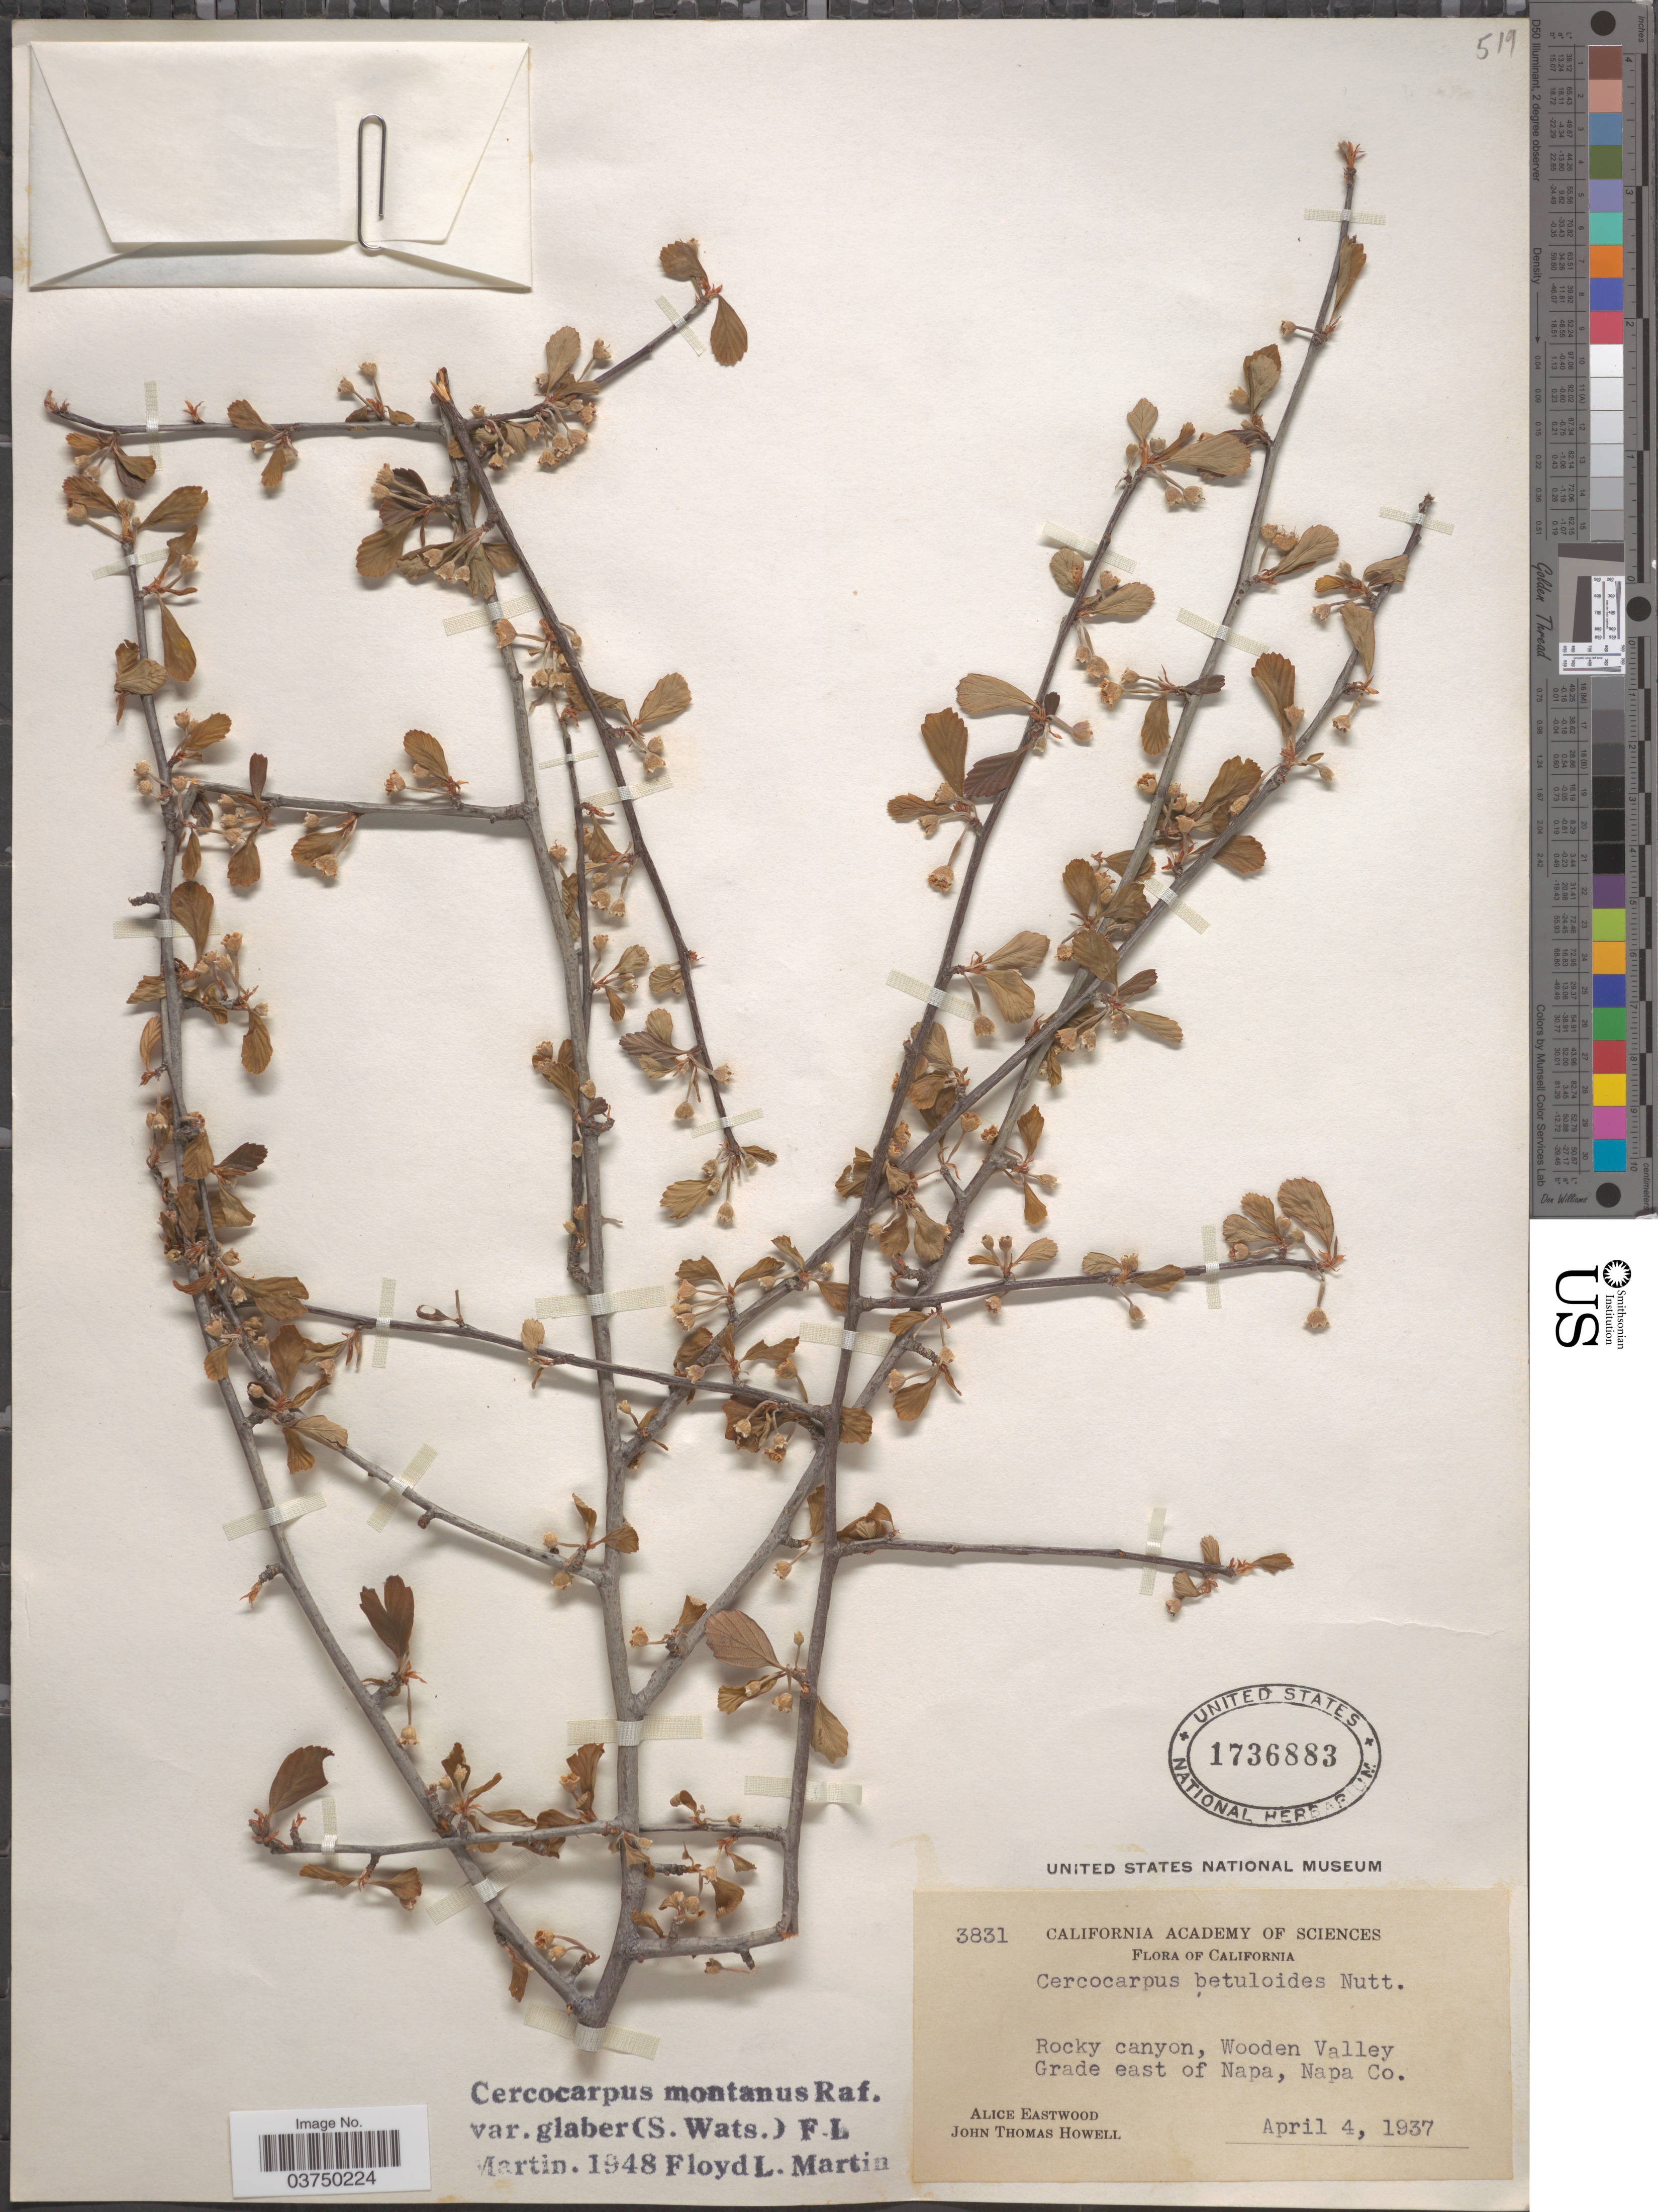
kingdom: Plantae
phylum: Tracheophyta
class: Magnoliopsida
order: Rosales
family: Rosaceae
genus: Cercocarpus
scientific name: Cercocarpus montanus var. glaber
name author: (S. Watson) F.L. Martin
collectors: A. Eastwood & J. T. Howell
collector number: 3831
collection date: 1937-04-04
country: United States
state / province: California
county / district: Napa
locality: Rocky canyon, Wooden Valley. Grade east of Napa, Napa Co.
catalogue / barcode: US 1736883